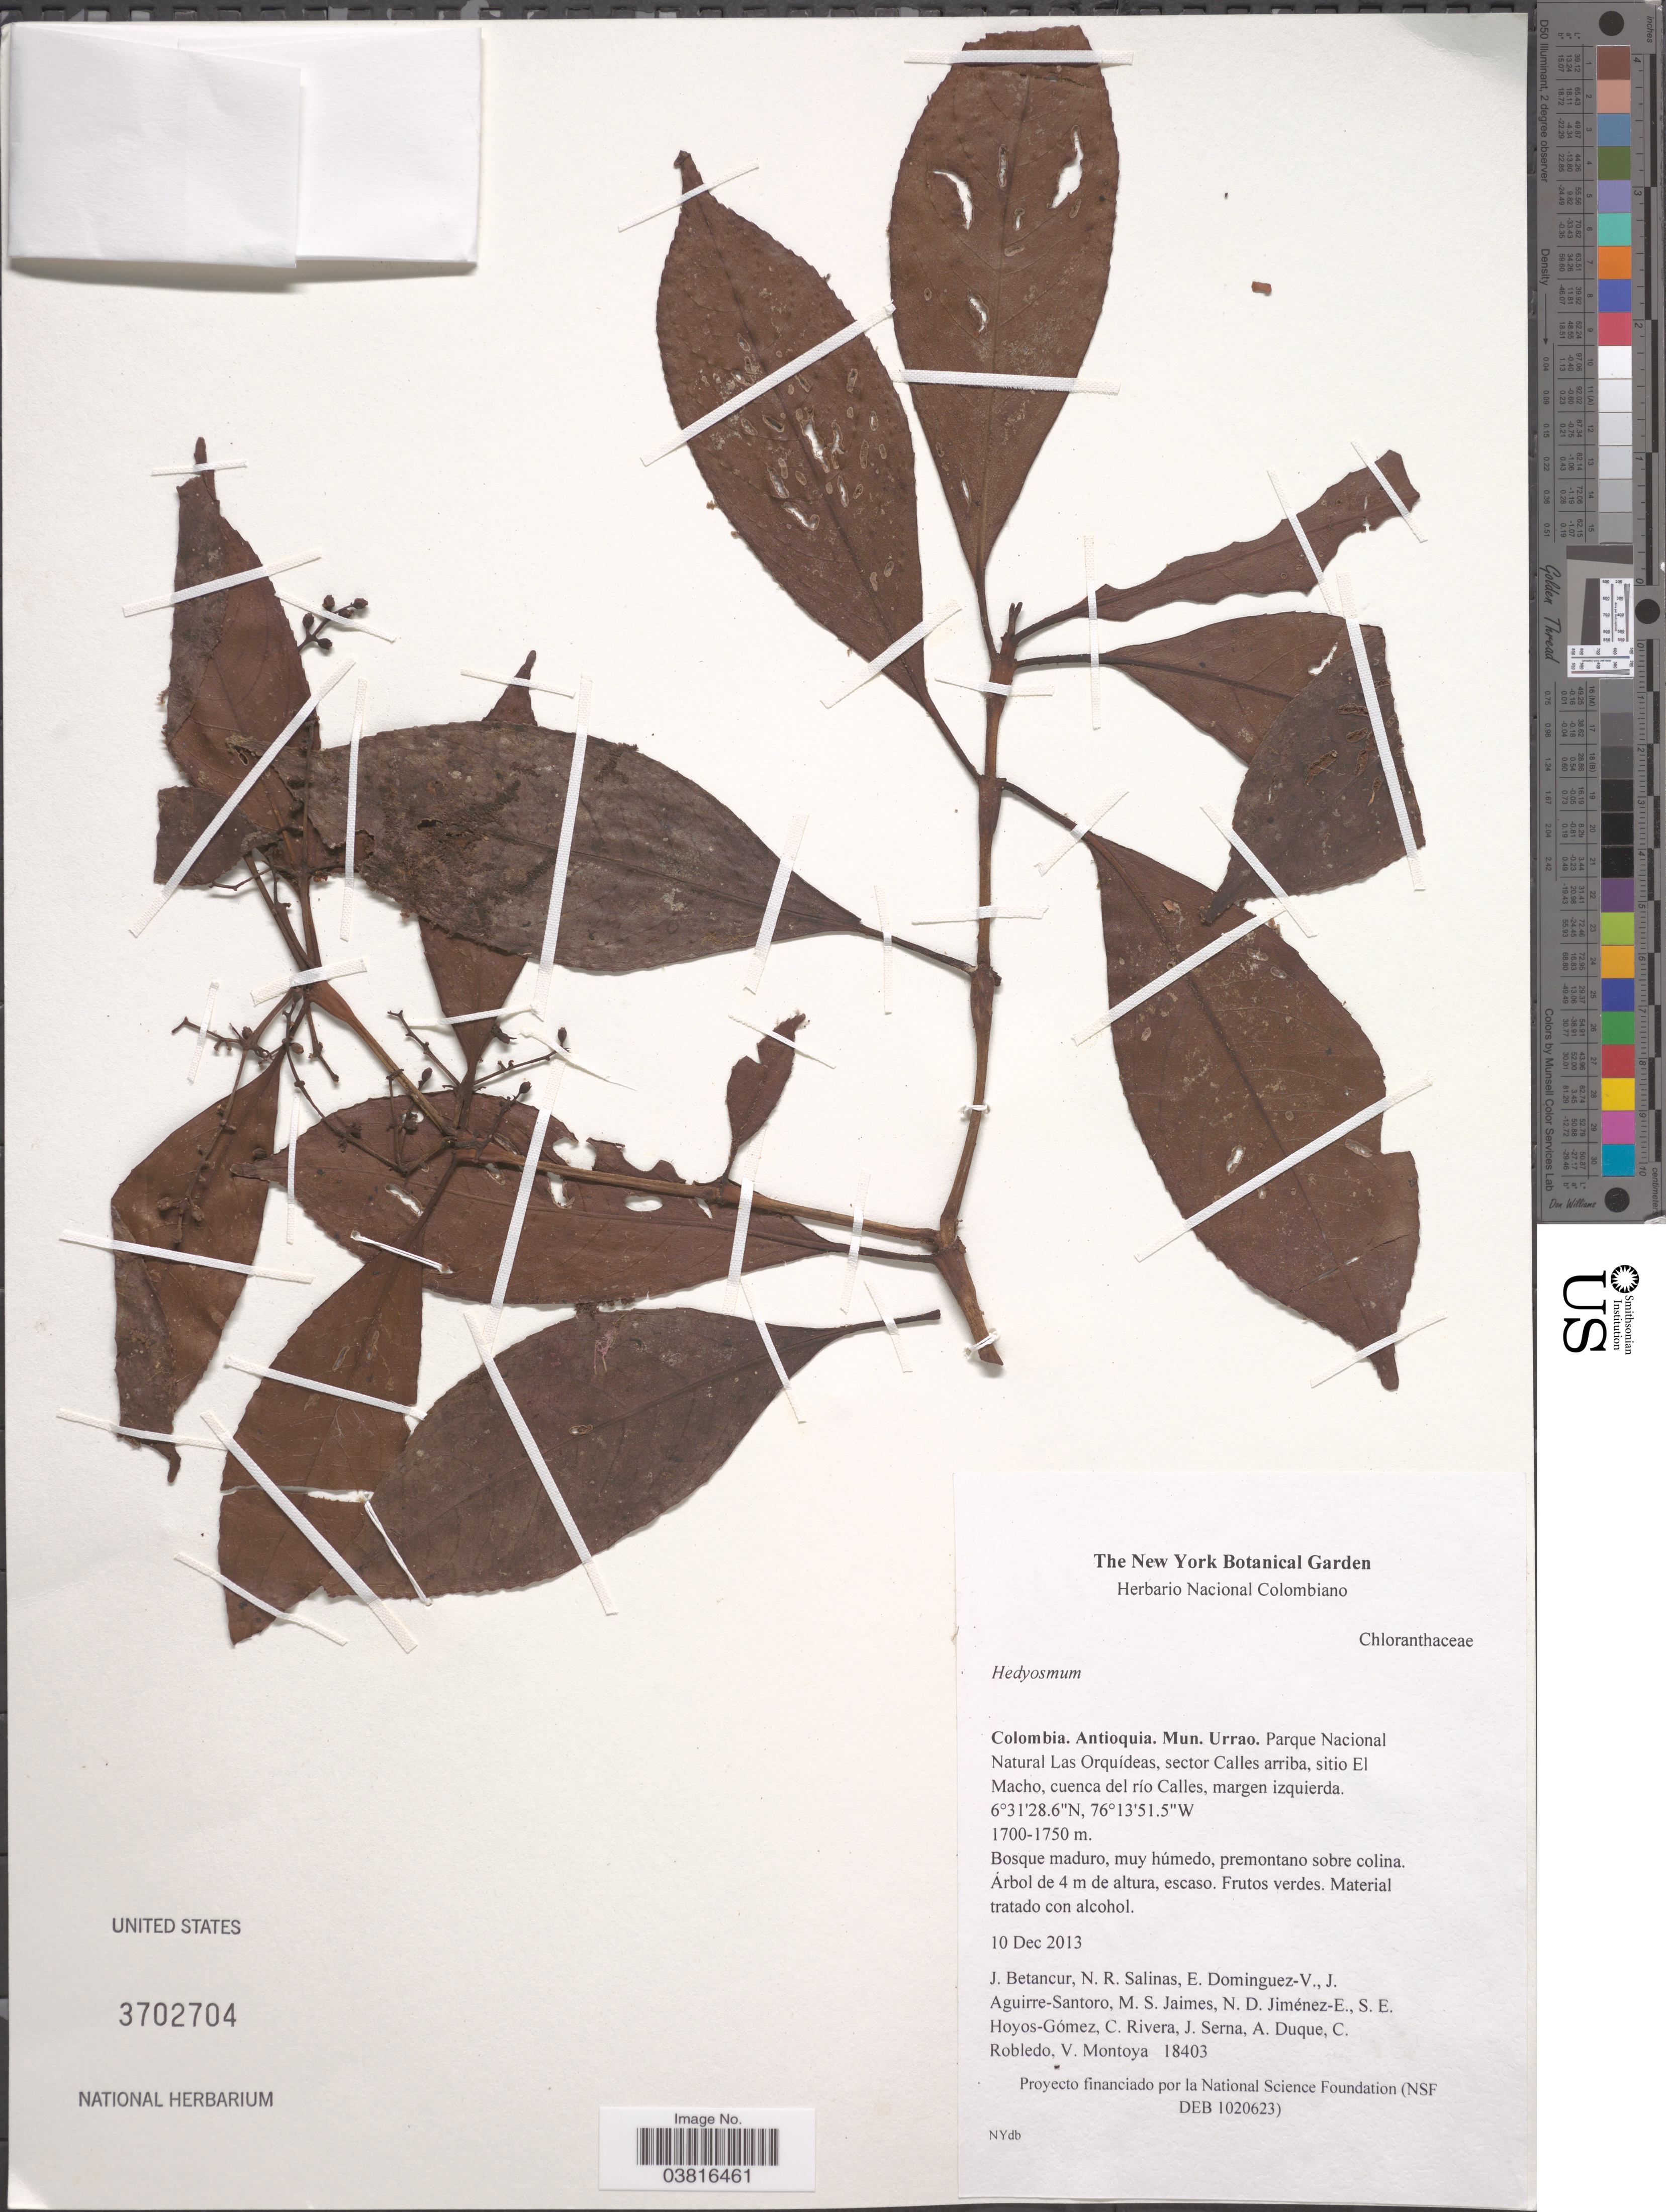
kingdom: Plantae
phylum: Tracheophyta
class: Magnoliopsida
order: Chloranthales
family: Chloranthaceae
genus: Hedyosmum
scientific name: Hedyosmum sp.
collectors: J. Betancur, N. Salinas, E. Dominguez-V., J. Aguirre-Santoro & et al.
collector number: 18403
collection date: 2013-12-10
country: Colombia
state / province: Antioquia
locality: Mun. Urrao. Parque Nacional Natural Las Orquídeas, sector Calles arriba, sitio El Macho, cuenca del río Calles.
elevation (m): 1700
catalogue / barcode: US 3702704